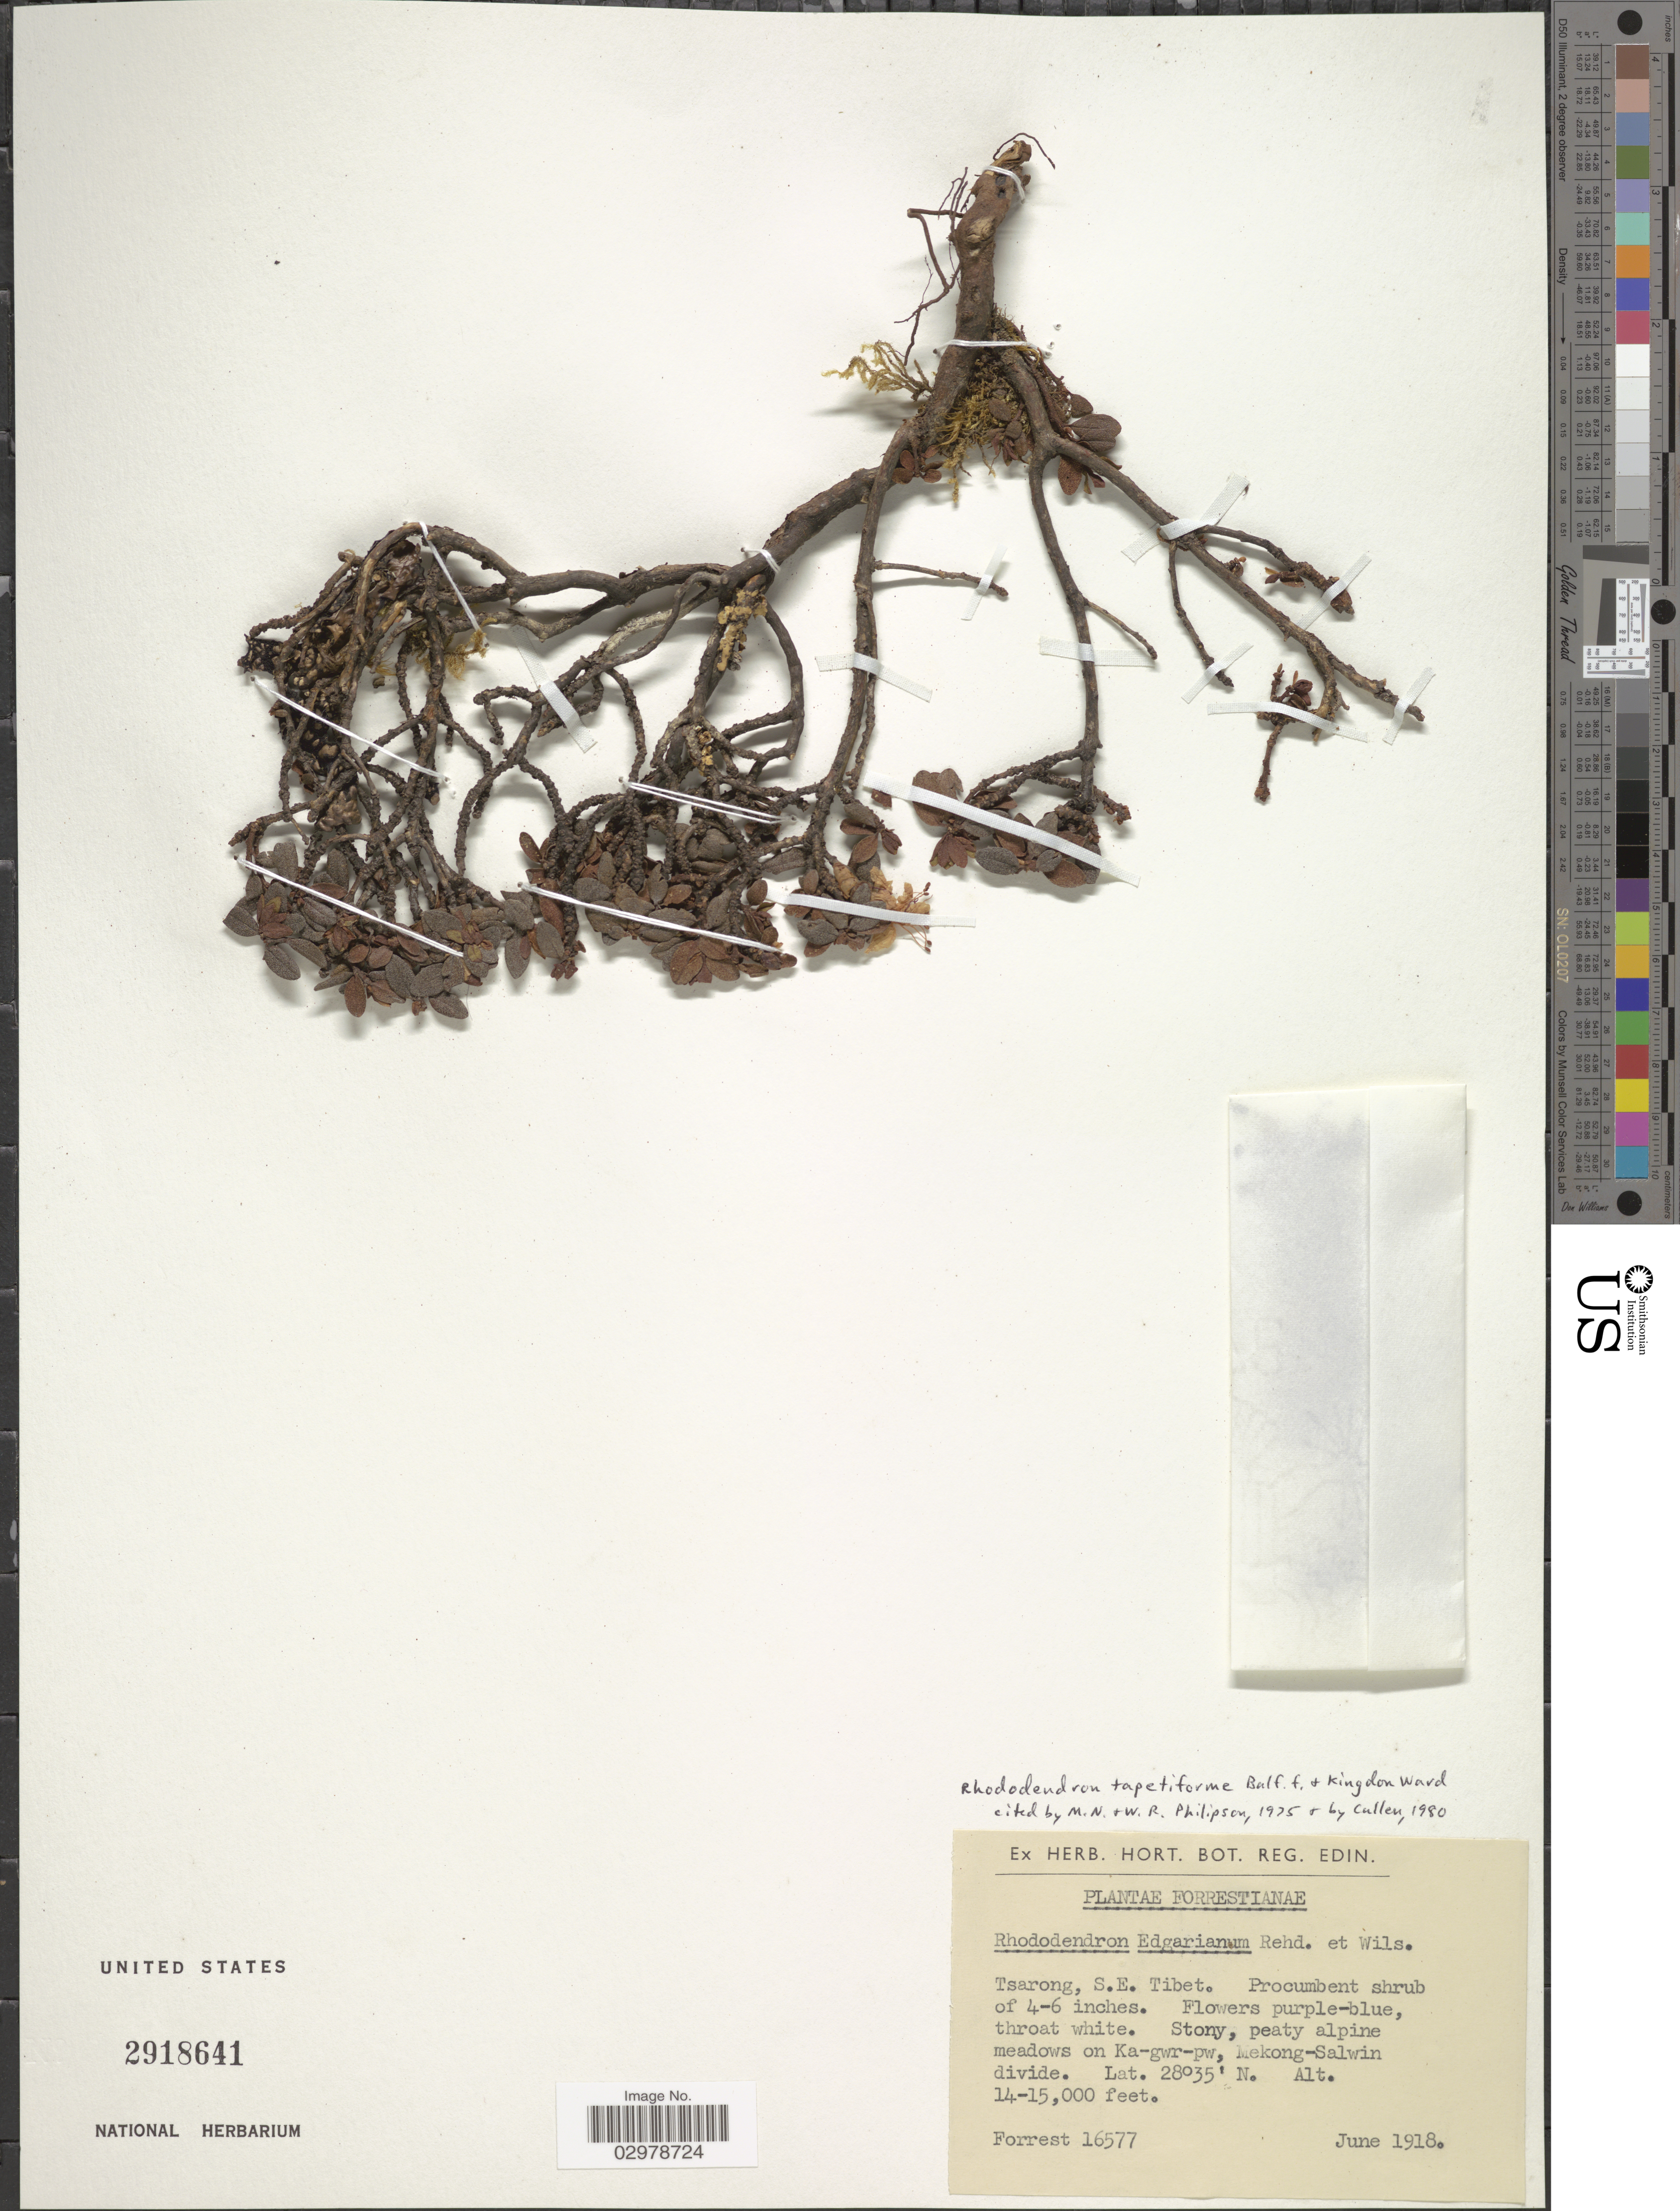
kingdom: Plantae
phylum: Tracheophyta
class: Magnoliopsida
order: Ericales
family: Ericaceae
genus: Rhododendron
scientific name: Rhododendron tapetiforme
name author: Balf. f. & Kingdon-Ward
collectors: -. Forrest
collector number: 16577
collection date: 1918-06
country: China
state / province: Xizang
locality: Tsarong, S.E. Tibet. On Ka-gwr-pw, Mekong-Salwin divide.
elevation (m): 4267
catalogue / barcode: US 2918641